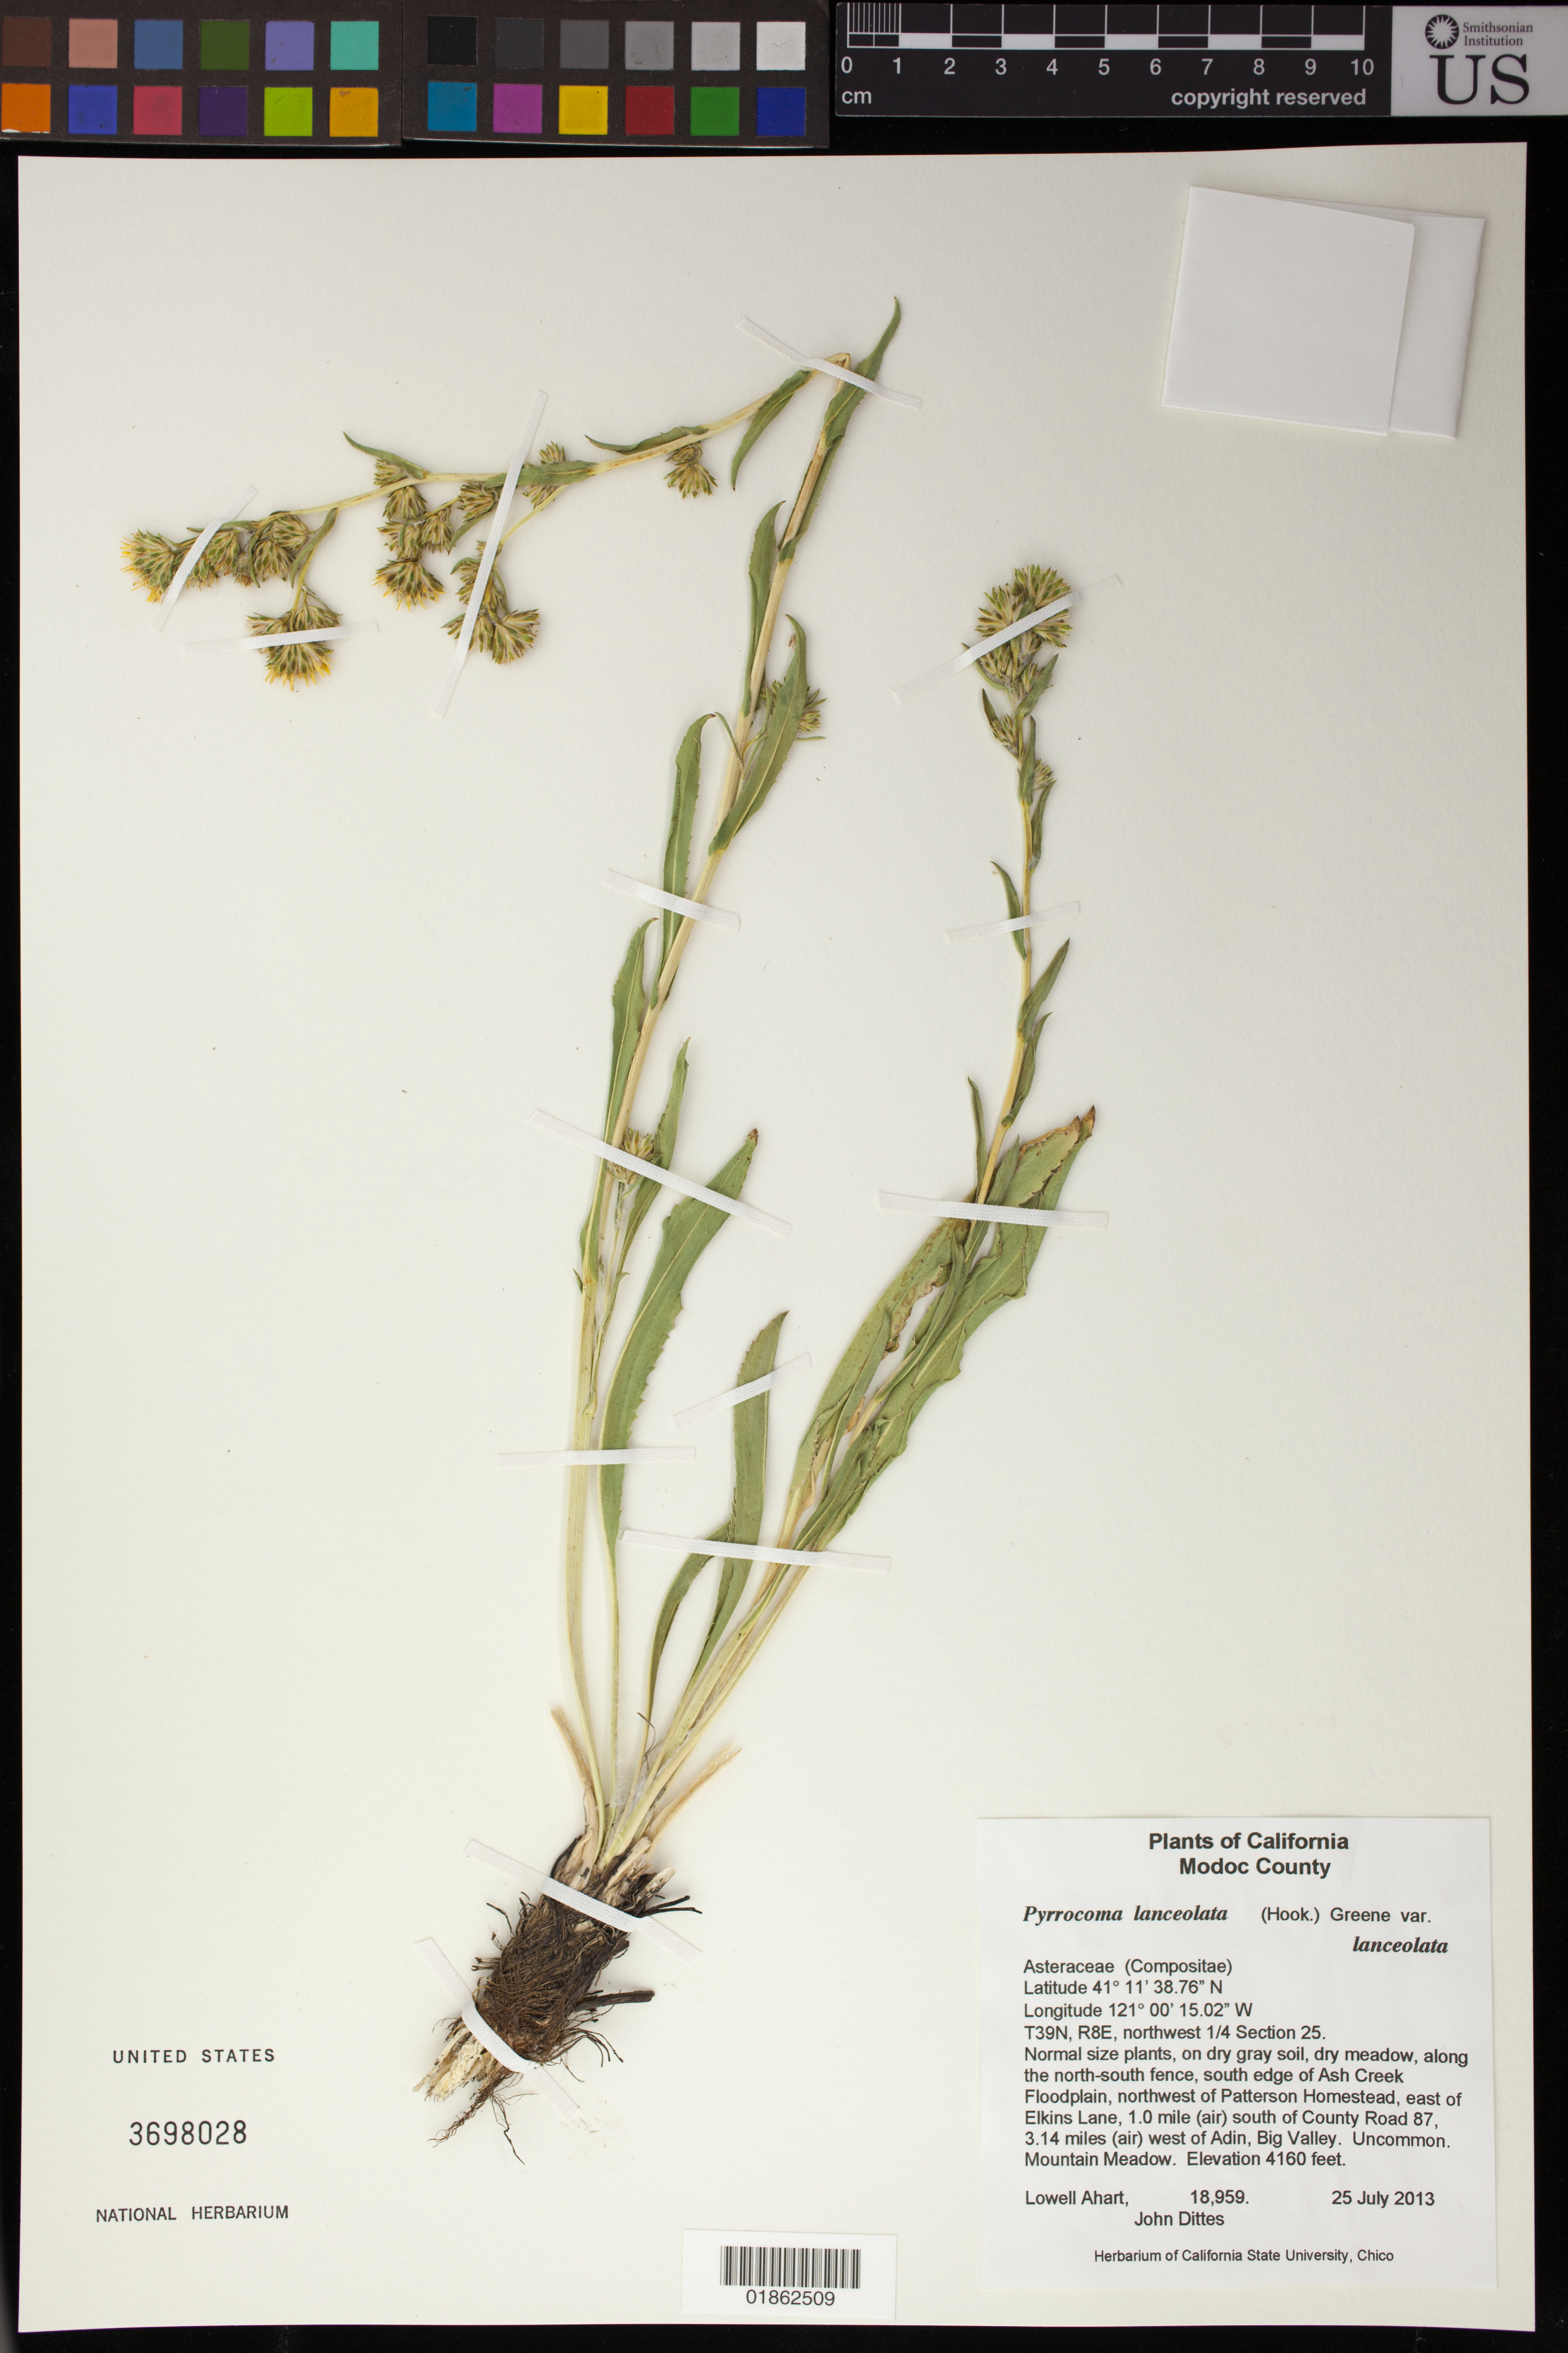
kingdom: Plantae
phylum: Tracheophyta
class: Magnoliopsida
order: Asterales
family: Asteraceae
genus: Pyrrocoma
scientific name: Pyrrocoma lanceolata var. lanceolata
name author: (Hook.) Greene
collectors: L. Ahart & J. Dittes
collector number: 18959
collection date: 2013-07-25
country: United States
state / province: California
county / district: Modoc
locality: South edge of Ash Creek Floodplain, northwest of Patterson Homestead, east of Elkins Lane, 1.0 mile (air) south of County Road 87, 3.14 miles (air) west of Adin, Big Valley.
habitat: Mountain Meadow.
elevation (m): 1268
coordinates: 41 11 38.76 N, 121 00 15.02 W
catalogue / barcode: US 3698028